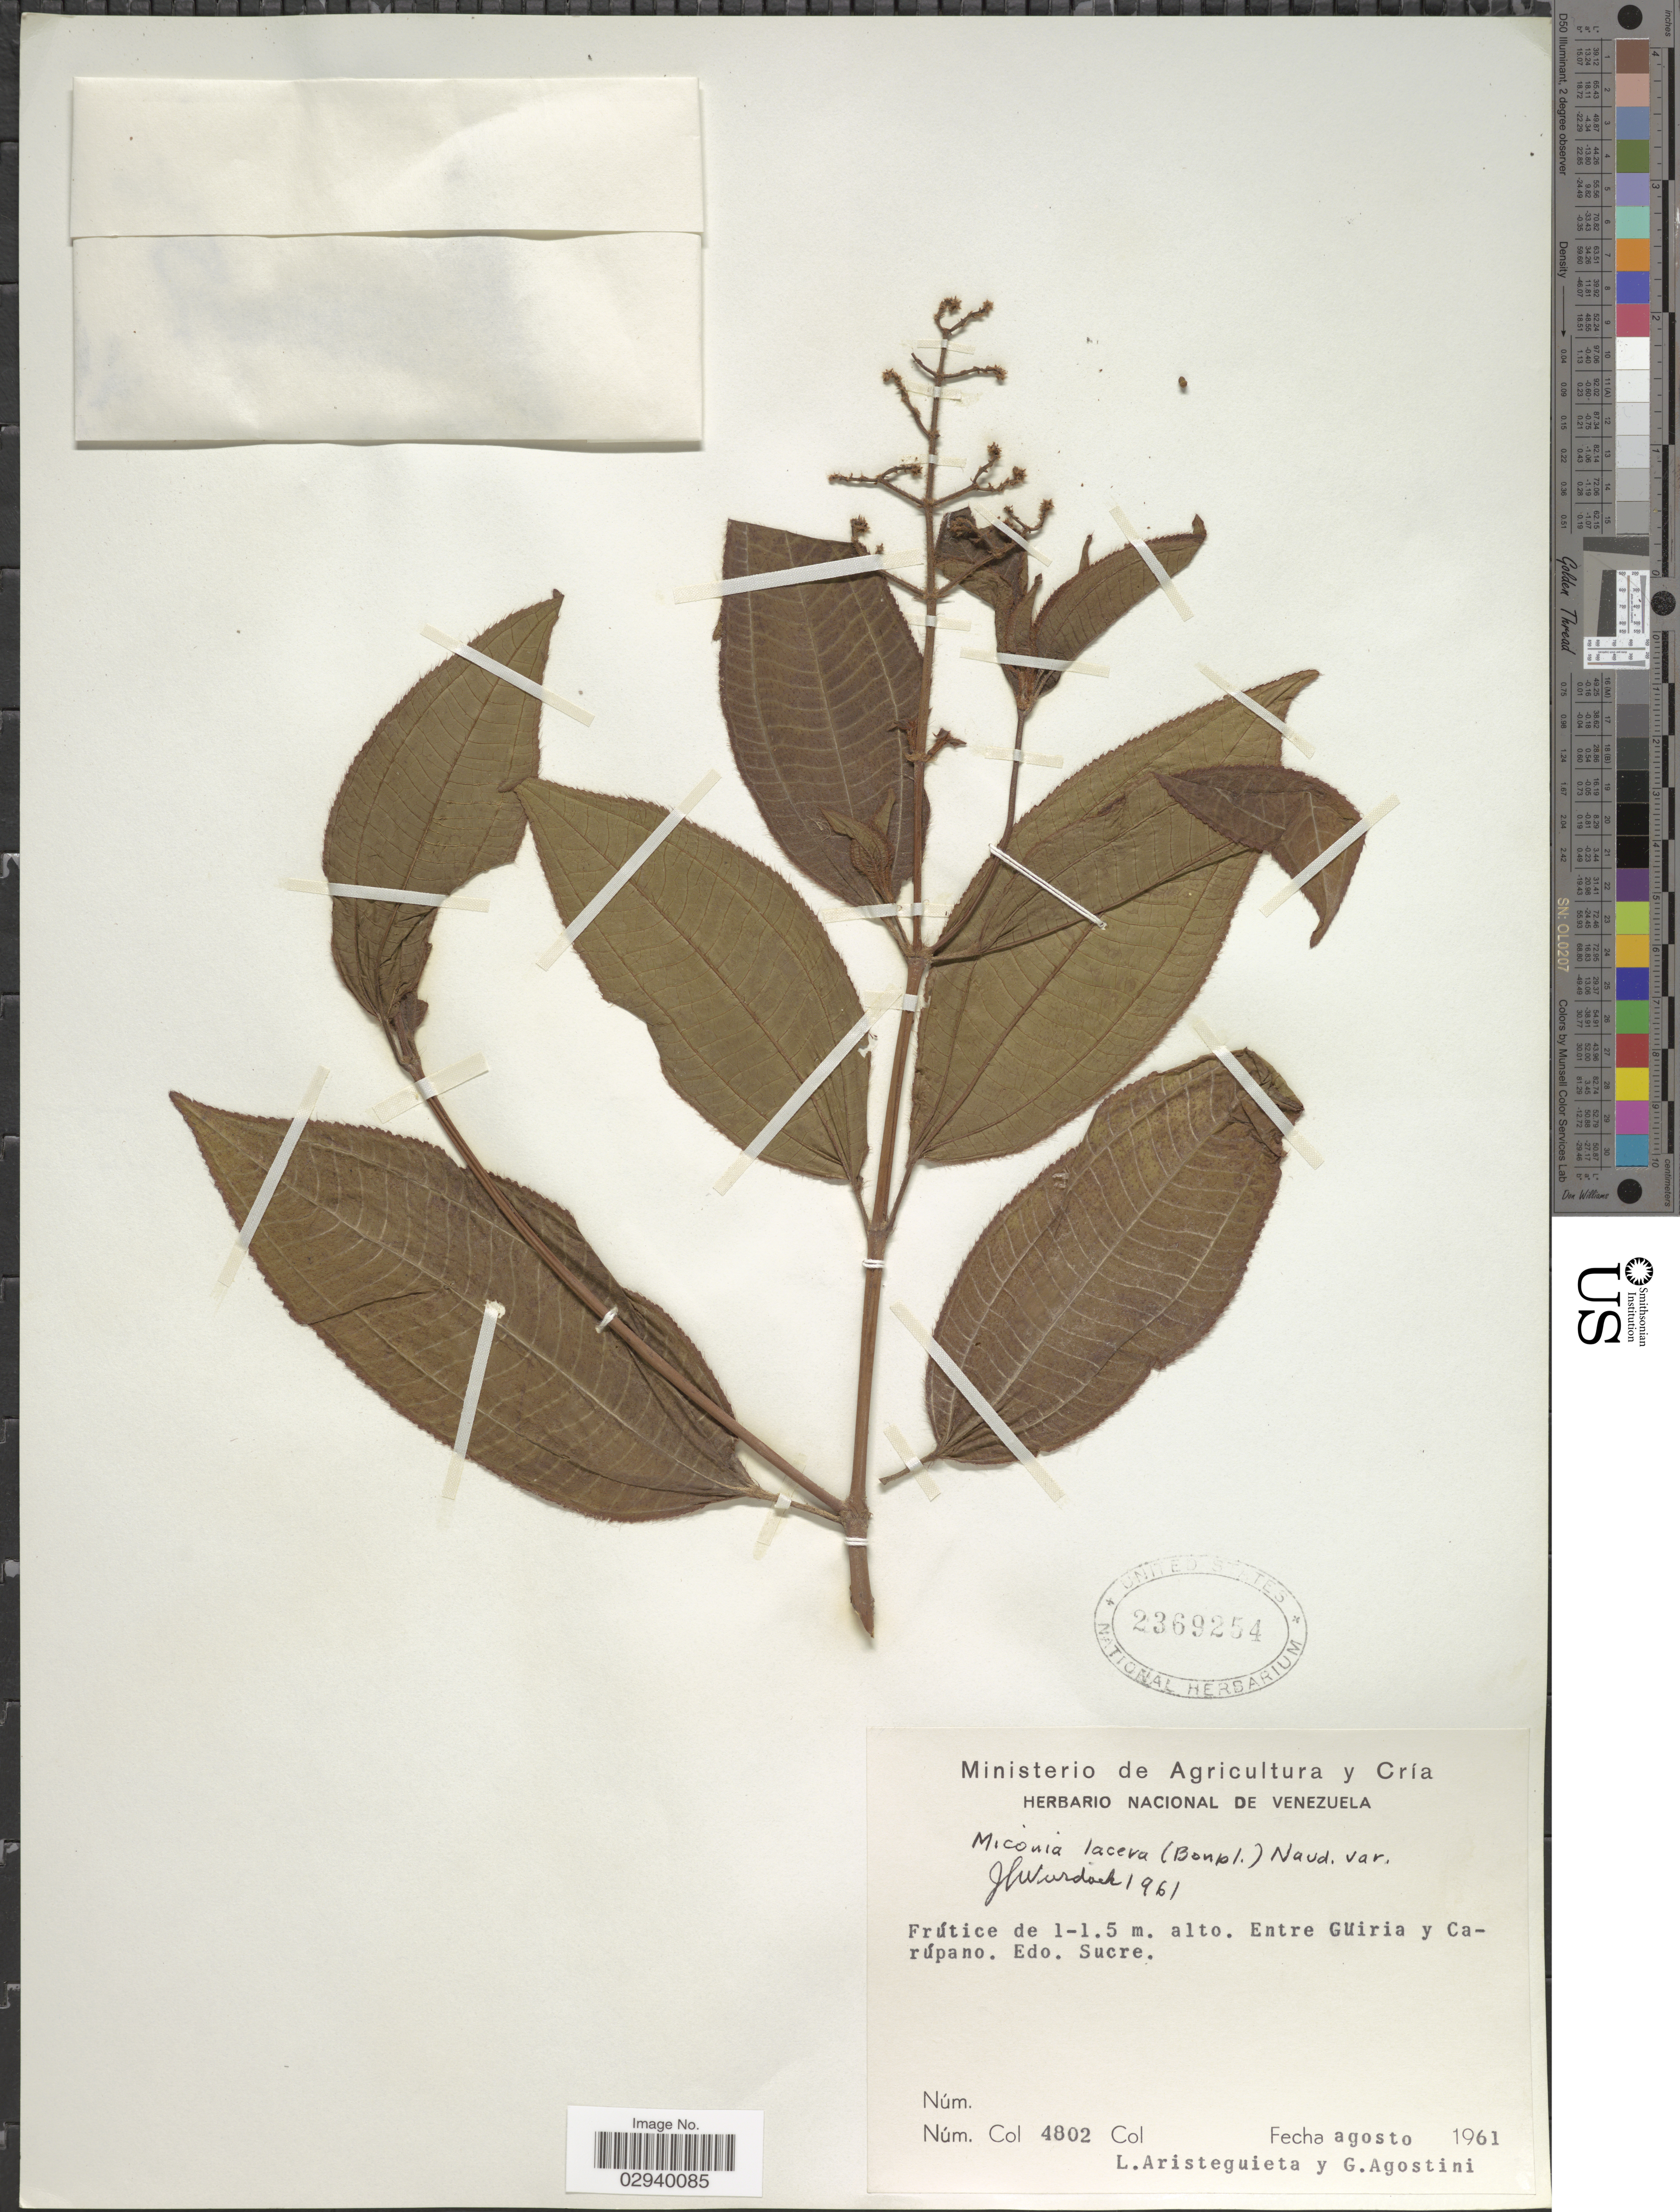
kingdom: Plantae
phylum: Tracheophyta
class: Magnoliopsida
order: Myrtales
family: Melastomataceae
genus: Miconia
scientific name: Miconia lacera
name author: (Bonpl.) Naudin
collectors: L. Aristeguieta & G. Agostini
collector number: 4802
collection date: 1961-08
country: Venezuela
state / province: Sucre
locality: Entre Güiria y Carúpano.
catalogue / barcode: US 2369254